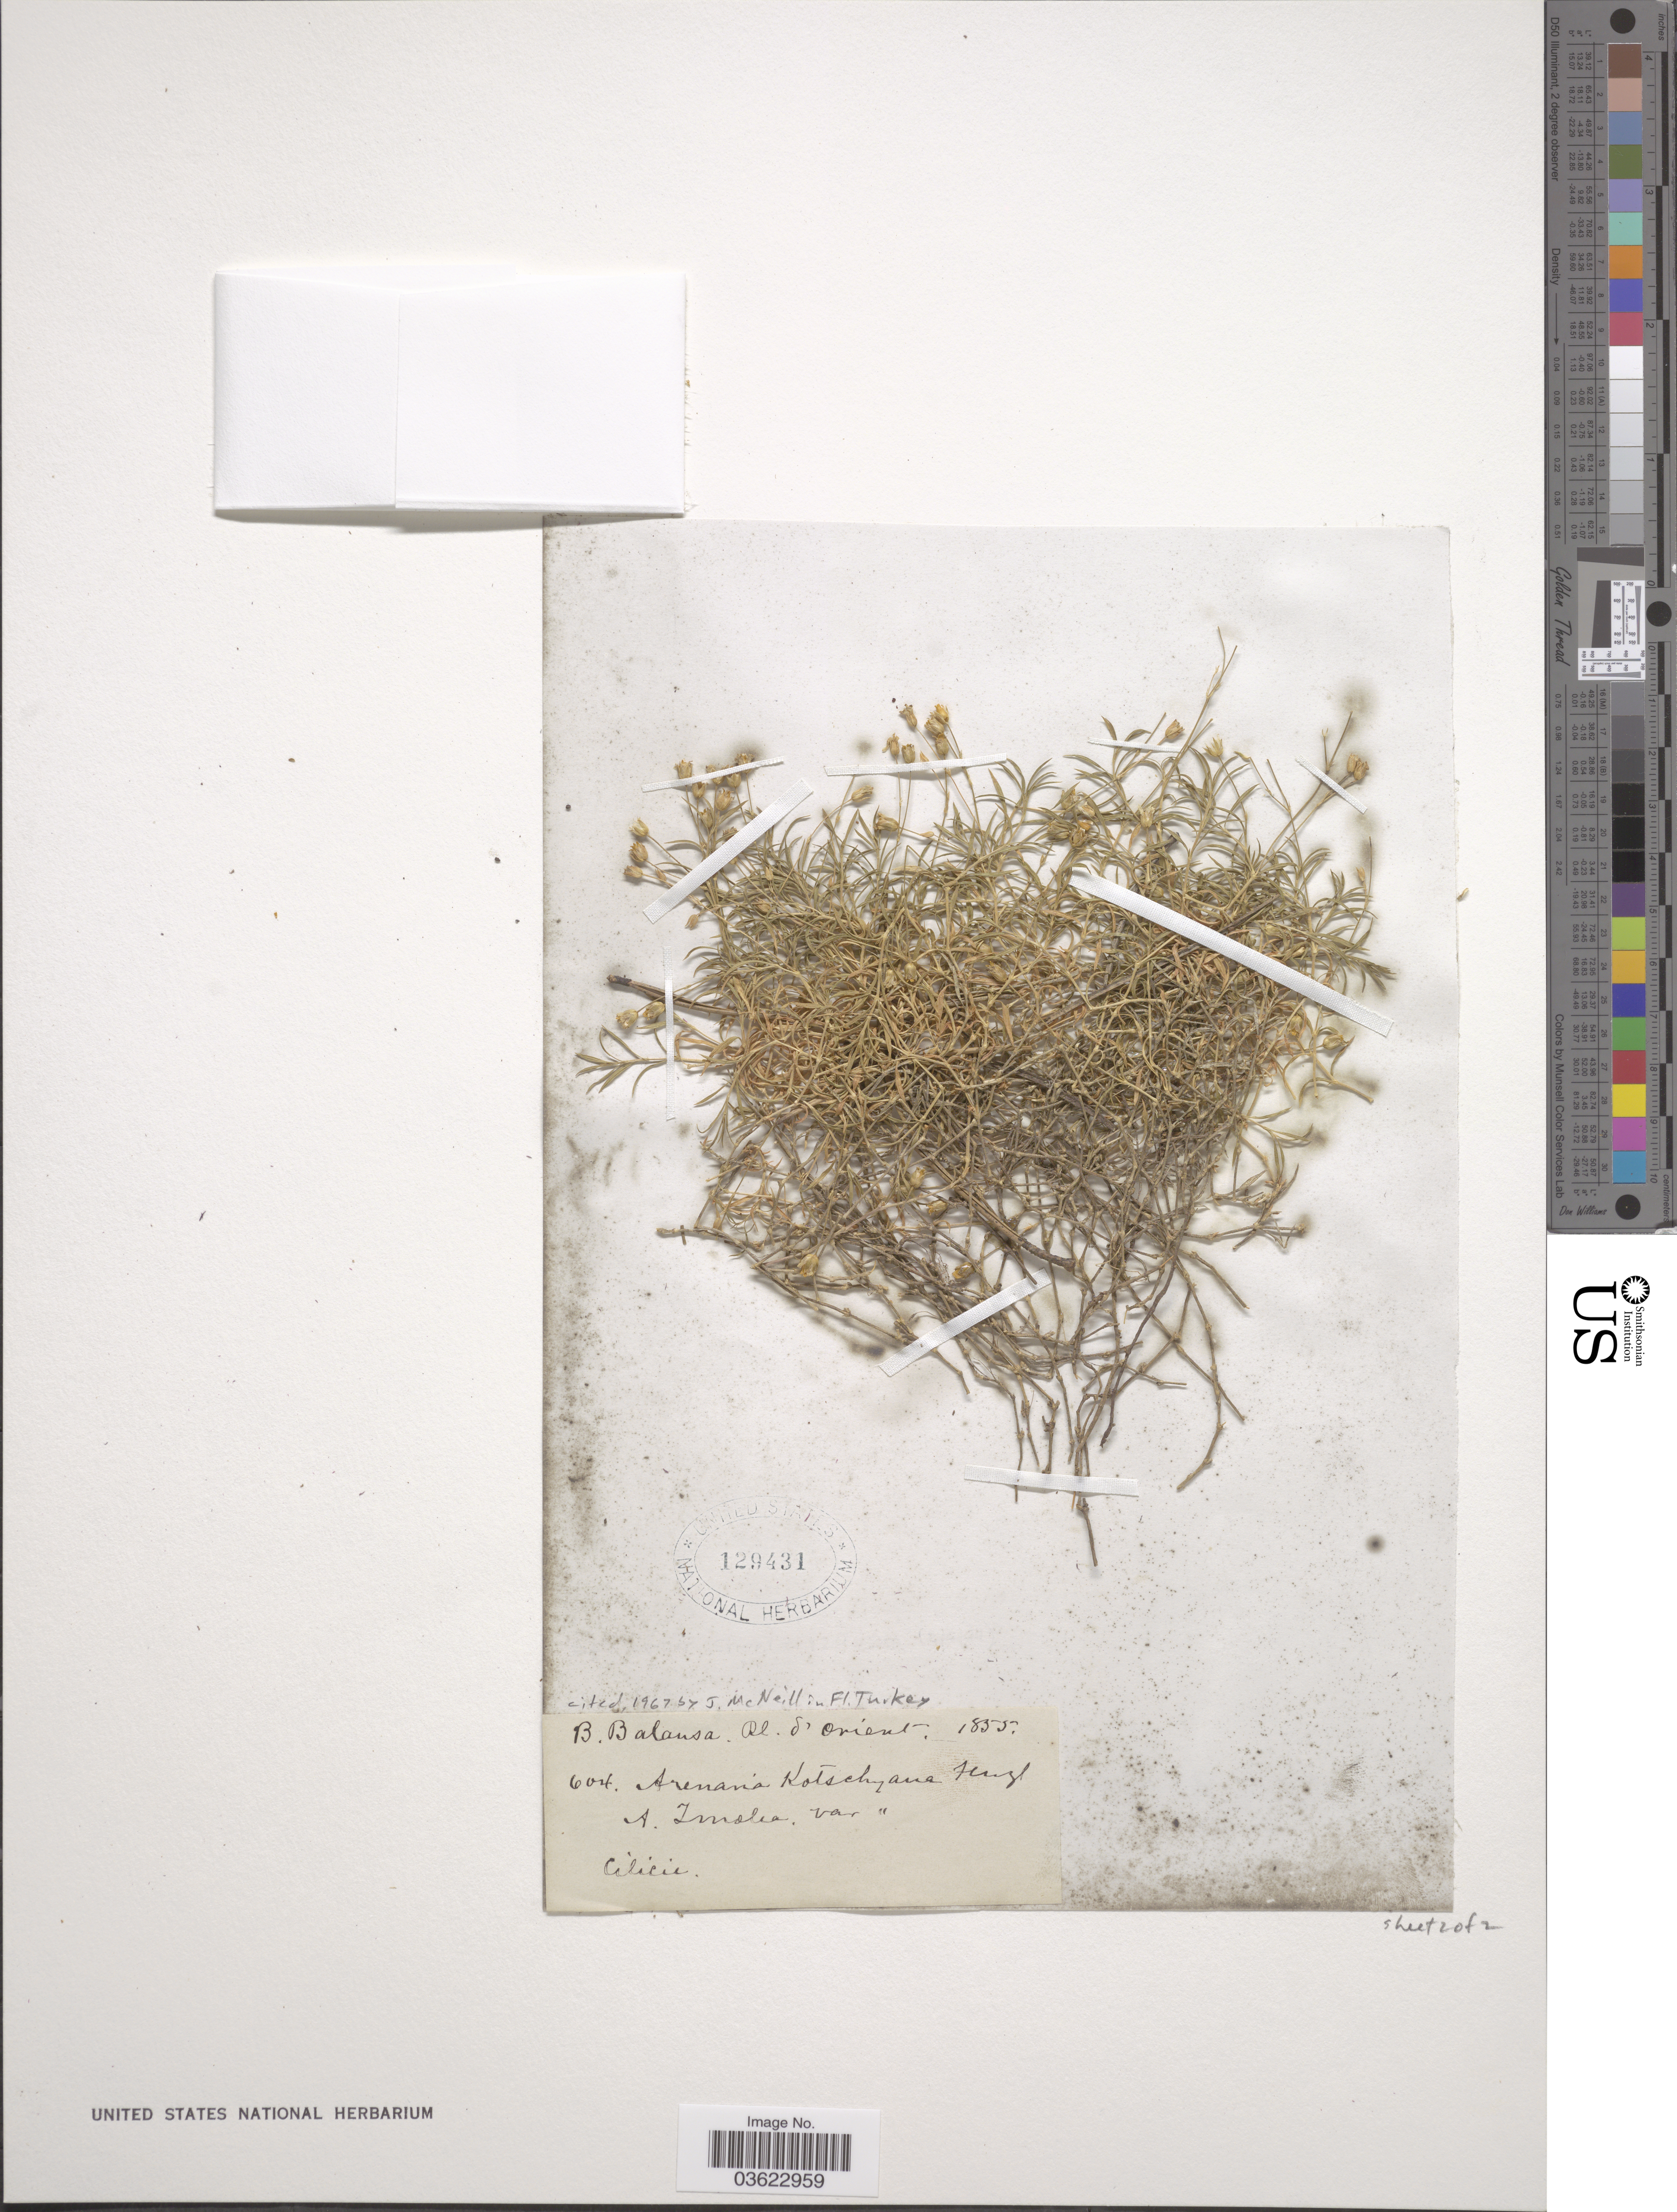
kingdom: Plantae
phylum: Tracheophyta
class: Magnoliopsida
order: Caryophyllales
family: Caryophyllaceae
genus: Arenaria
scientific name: Arenaria kotschyana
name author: Fenzl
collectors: B. Balansa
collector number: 604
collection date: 1855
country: Turkey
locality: D'Orient. Cilicia.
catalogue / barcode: US 129431